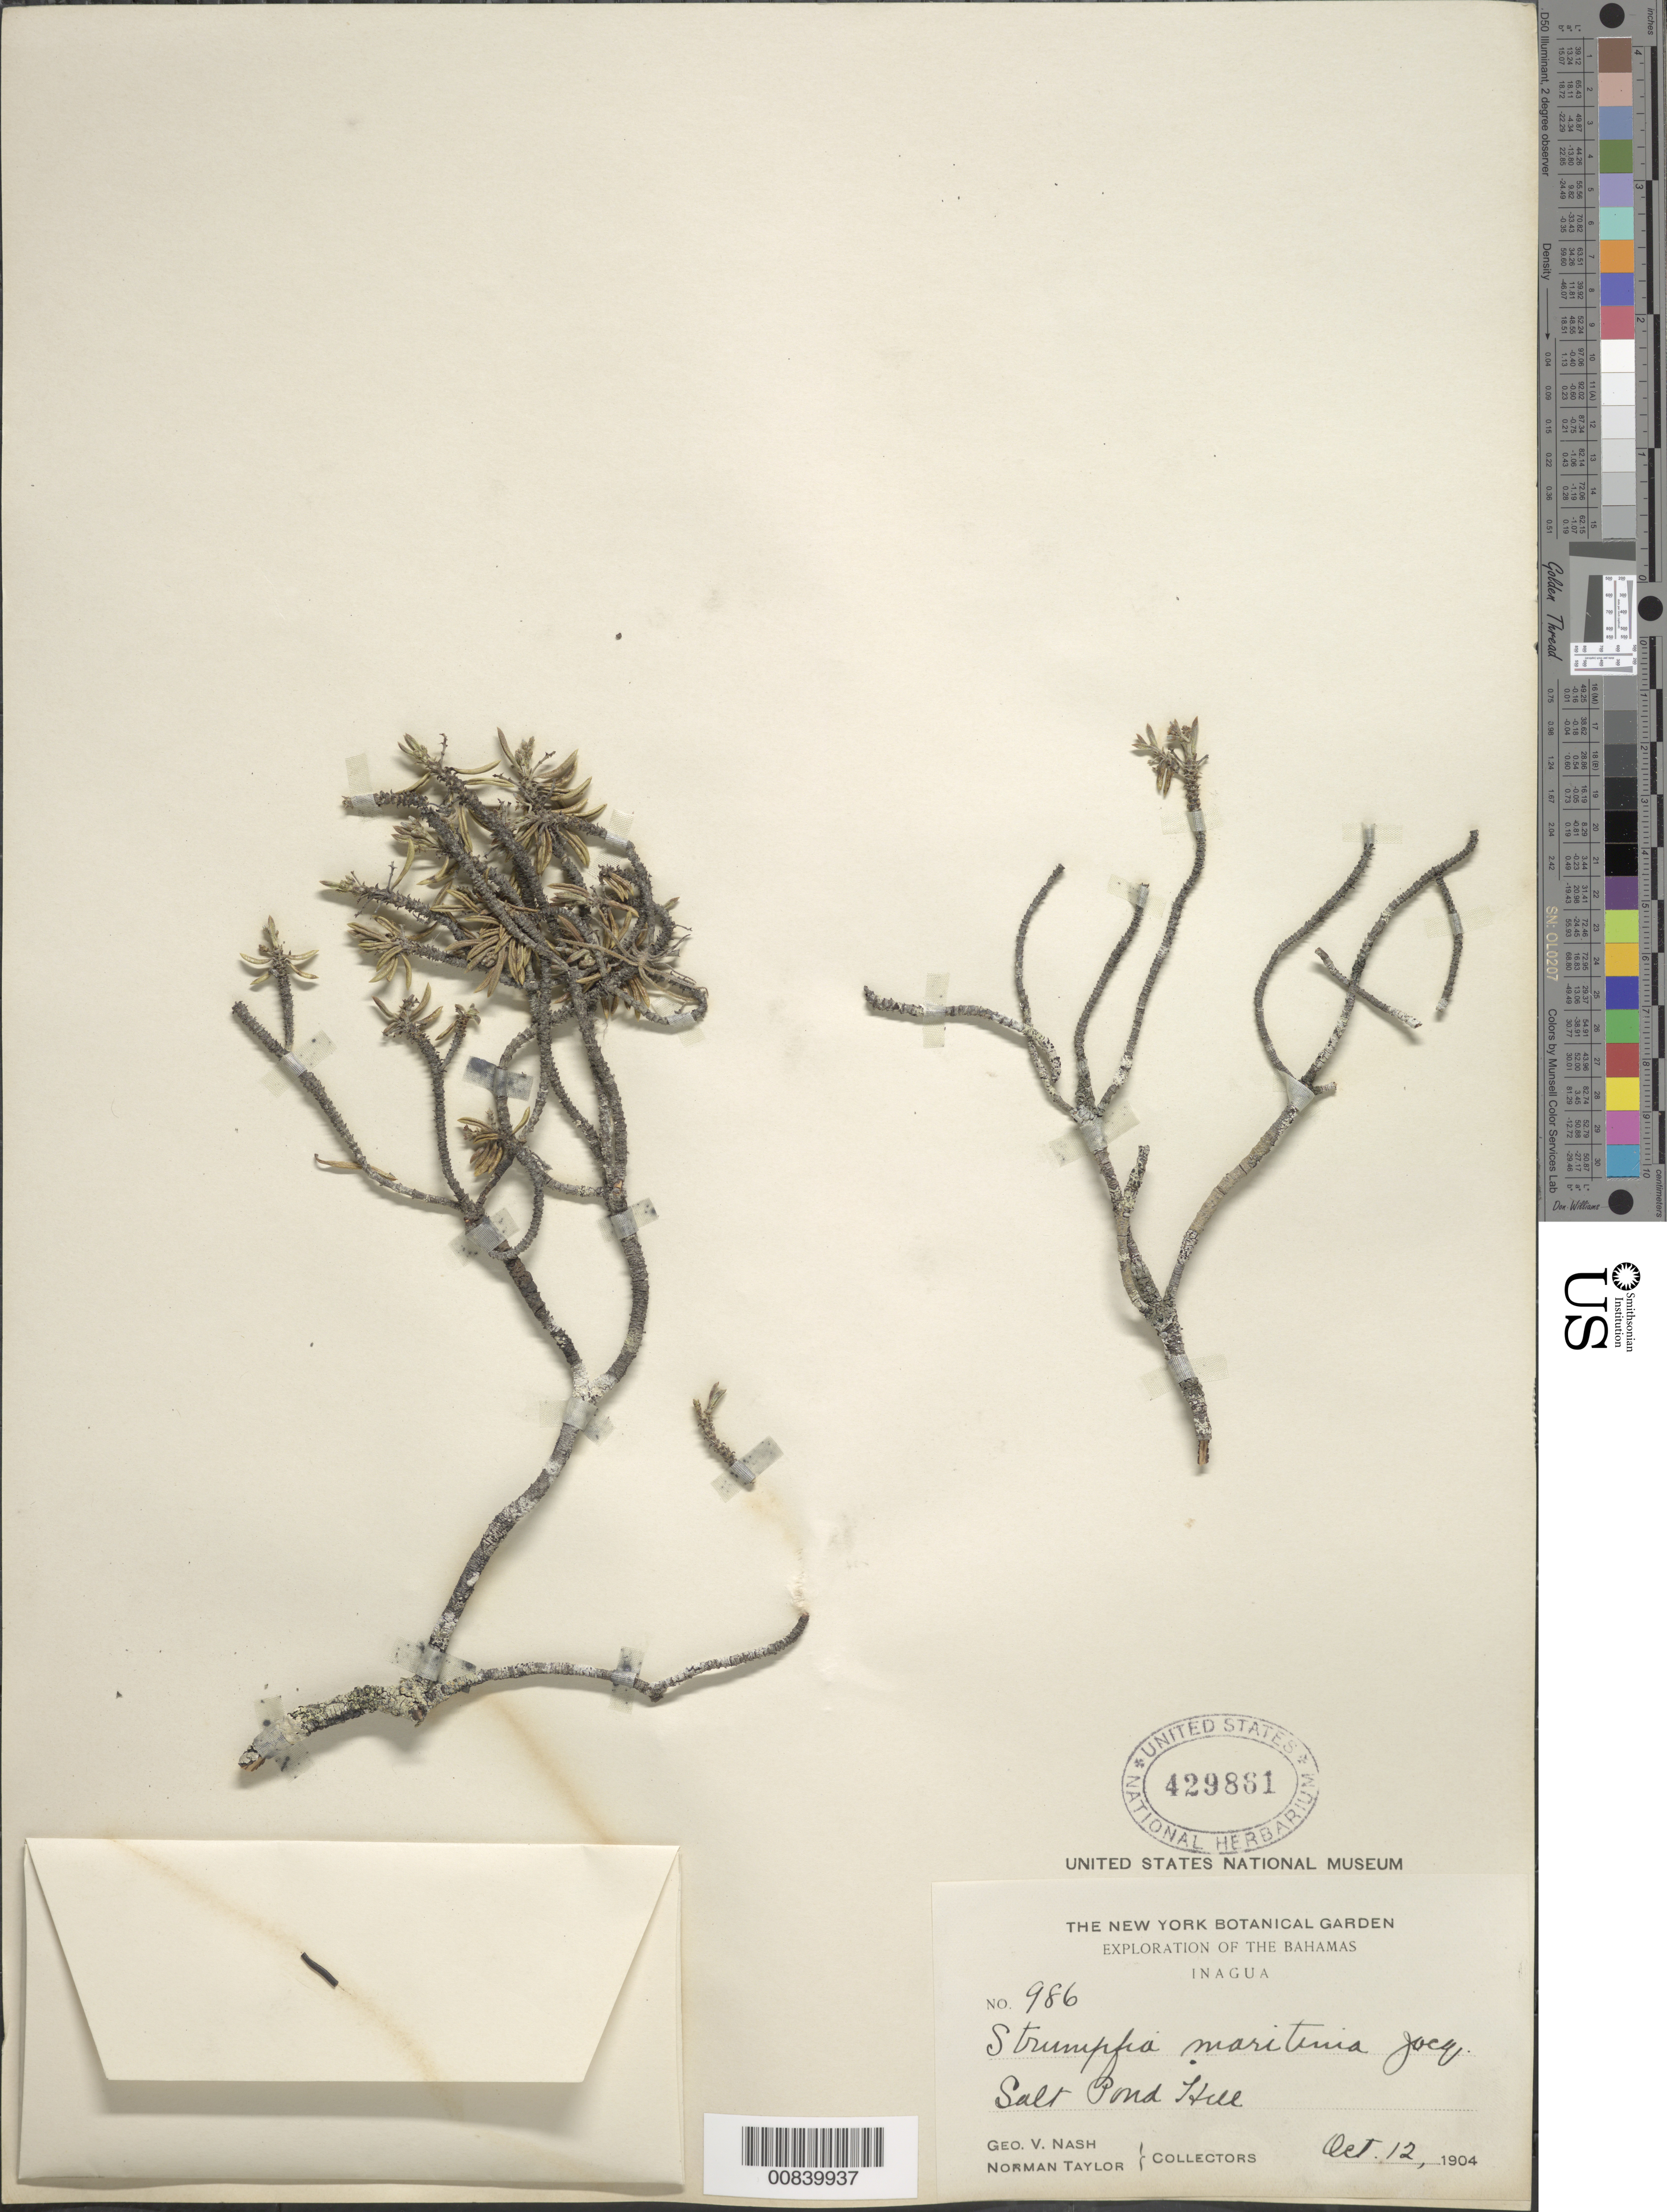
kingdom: Plantae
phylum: Tracheophyta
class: Magnoliopsida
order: Gentianales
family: Rubiaceae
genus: Strumpfia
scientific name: Strumpfia maritima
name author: Jacq.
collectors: G. V. Nash & N. Taylor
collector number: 986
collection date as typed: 12 Oct 1904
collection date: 1904-10-12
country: Bahamas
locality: Inagua. Salt Pond Hill.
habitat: Hill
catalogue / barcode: US 429861